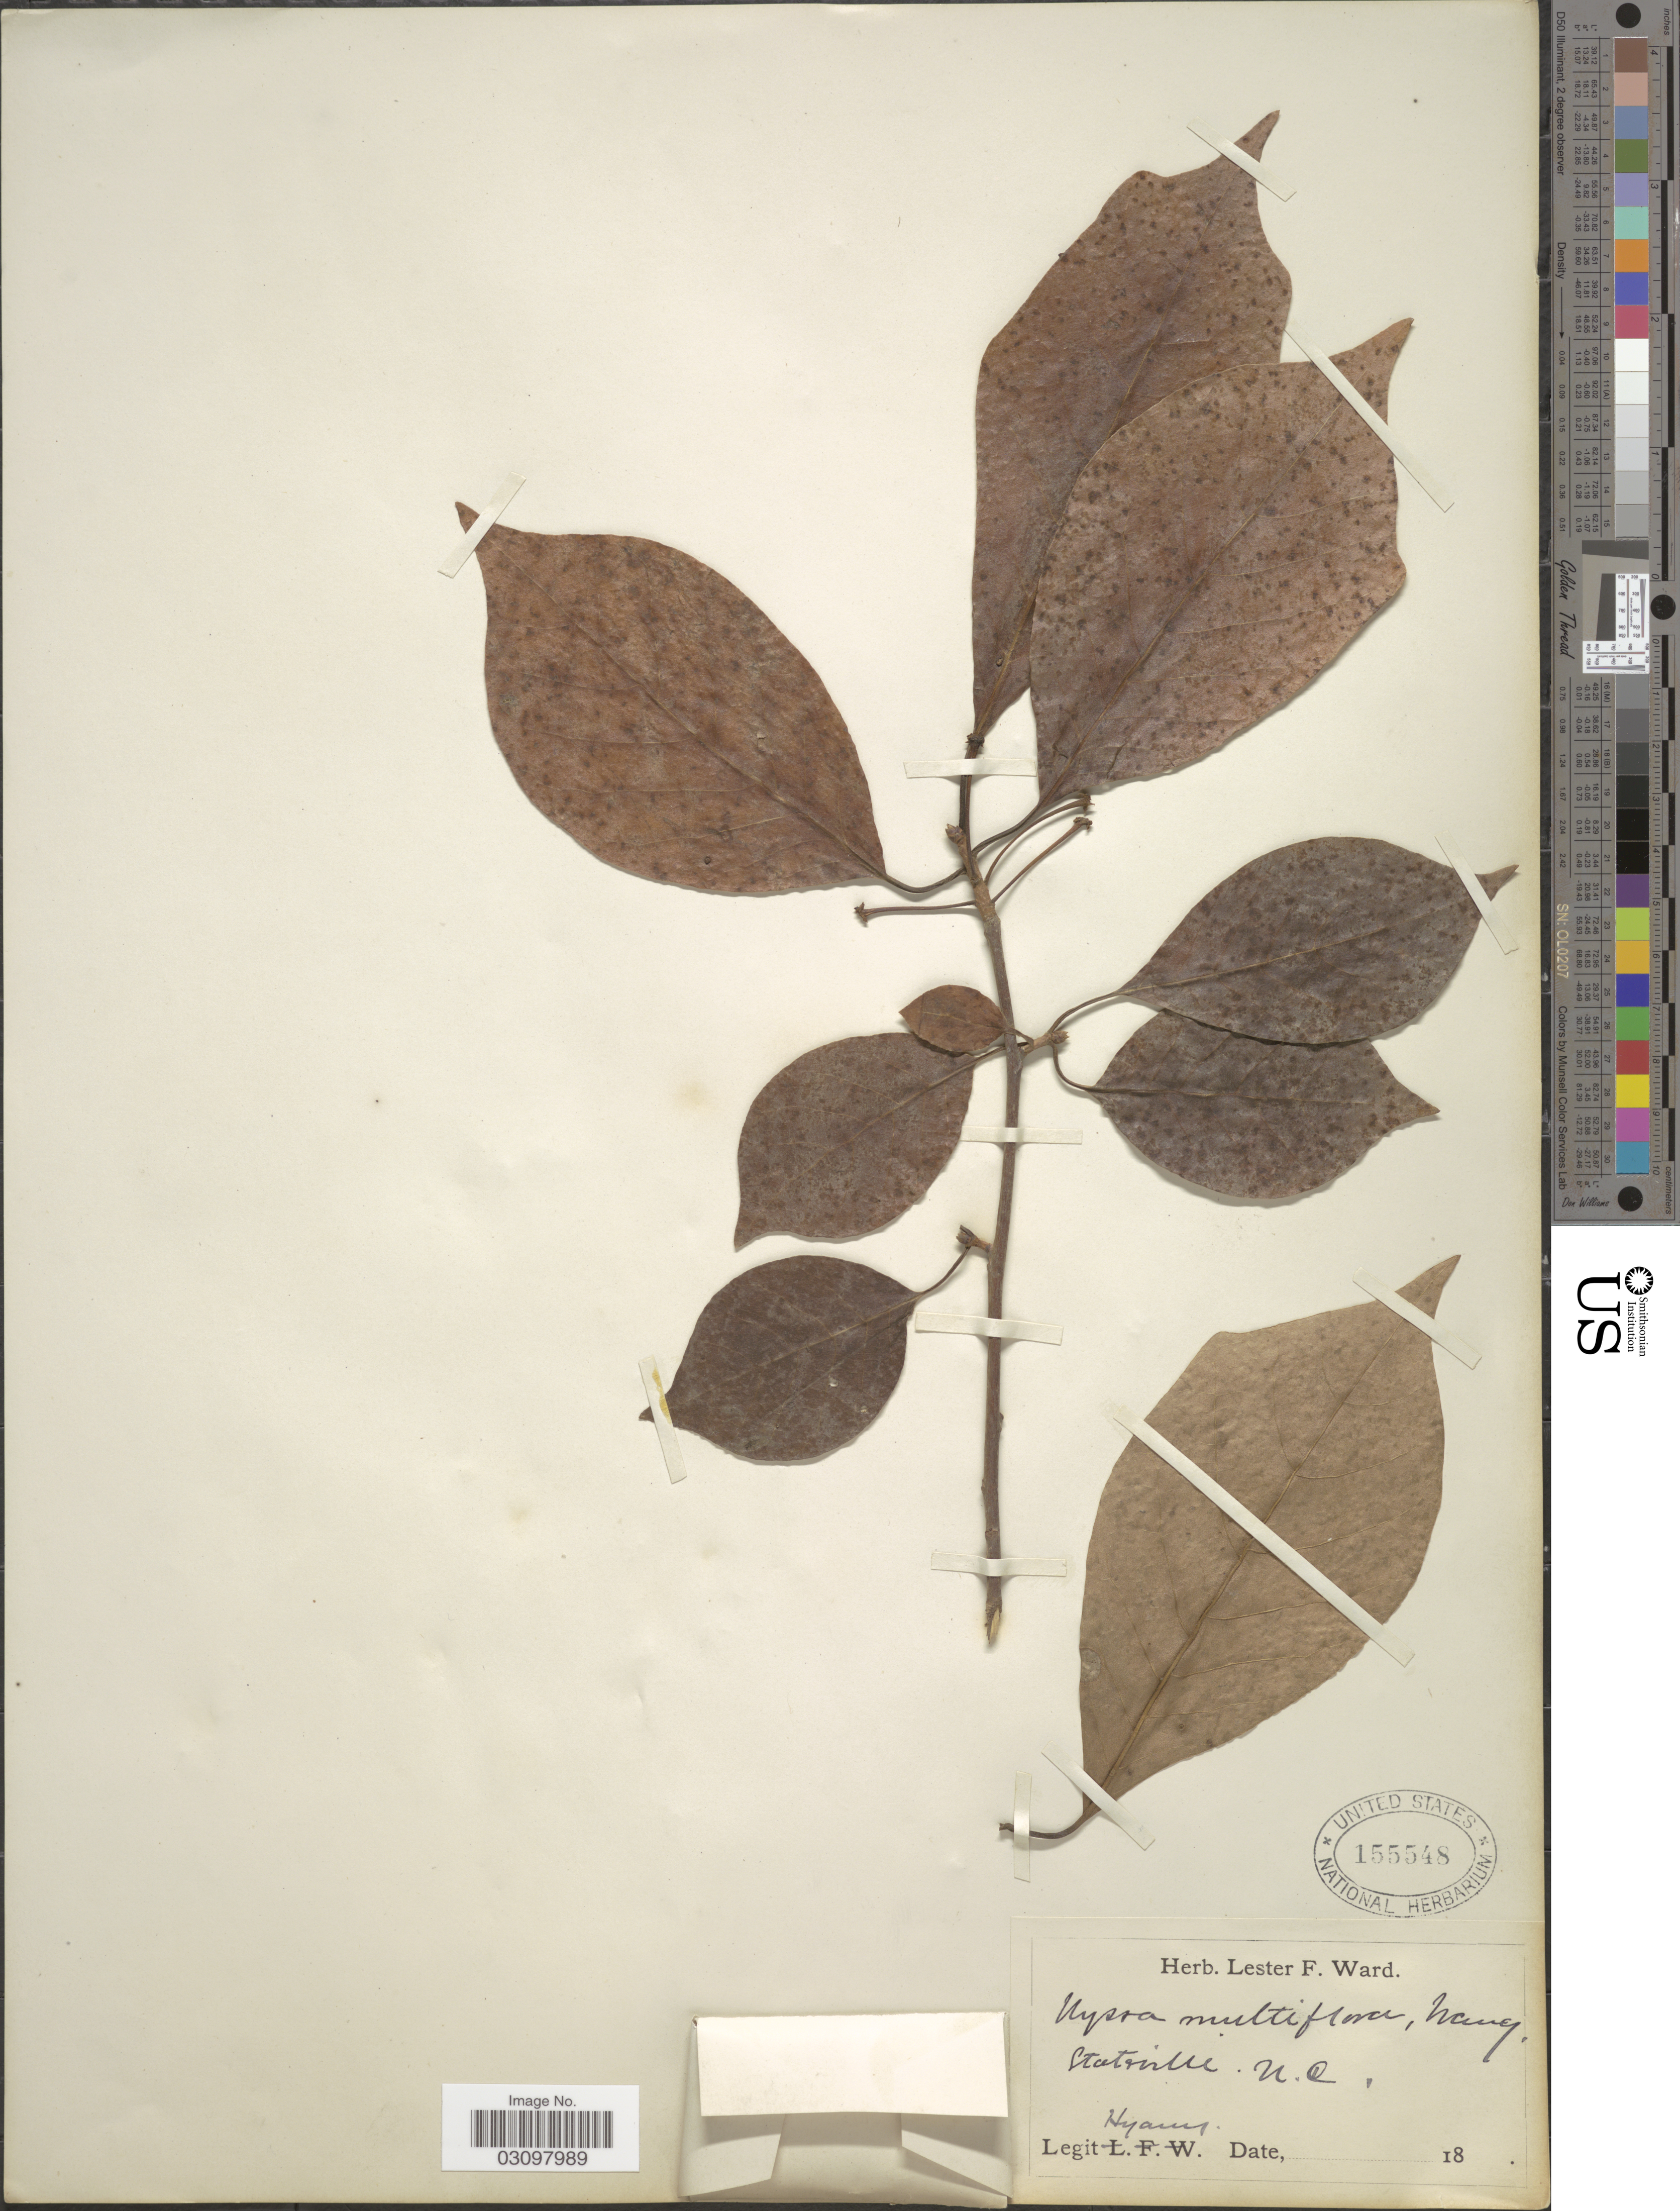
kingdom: Plantae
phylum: Tracheophyta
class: Magnoliopsida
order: Cornales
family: Nyssaceae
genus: Nyssa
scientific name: Nyssa sylvatica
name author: Marshall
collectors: -. Hyams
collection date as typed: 18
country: United States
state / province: North Carolina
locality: Statesville, N. C.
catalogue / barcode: US 155548